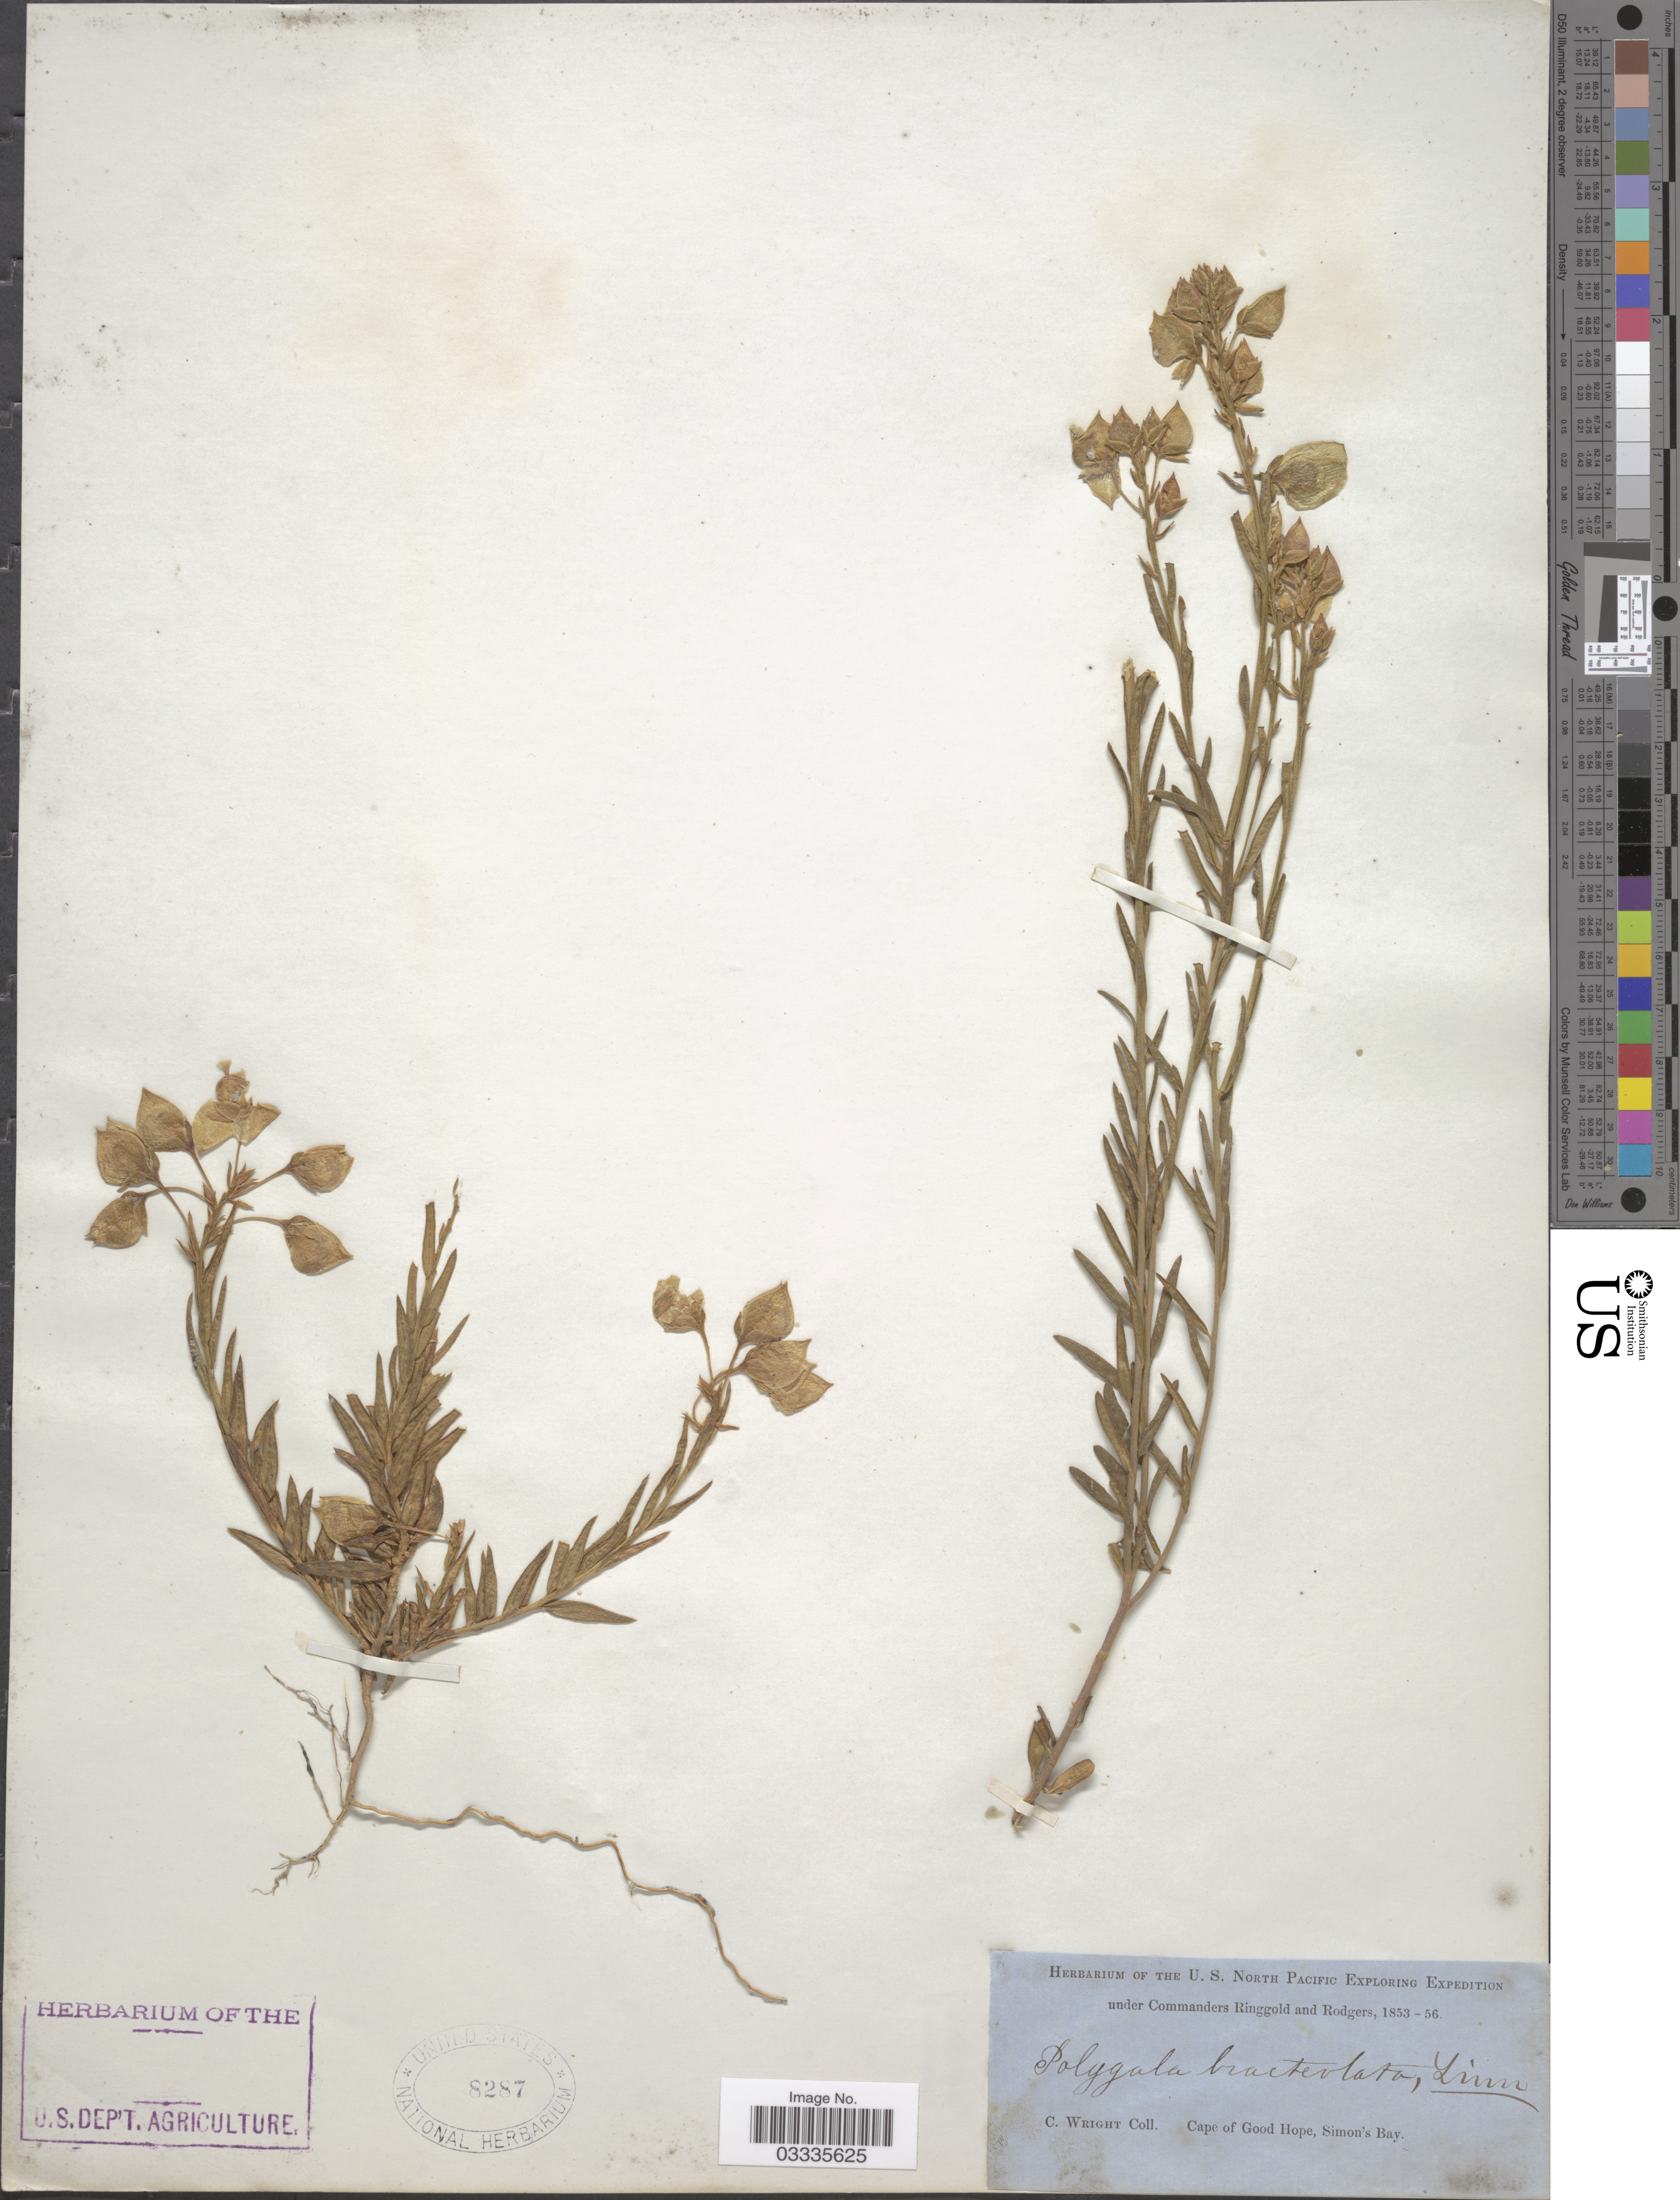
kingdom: Plantae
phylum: Tracheophyta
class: Magnoliopsida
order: Fabales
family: Polygalaceae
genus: Polygala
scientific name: Polygala bracteolata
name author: L.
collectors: C. Wright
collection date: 1853/1856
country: South Africa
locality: Cape of Good Hope, Simon's Bay.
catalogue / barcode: US 8287